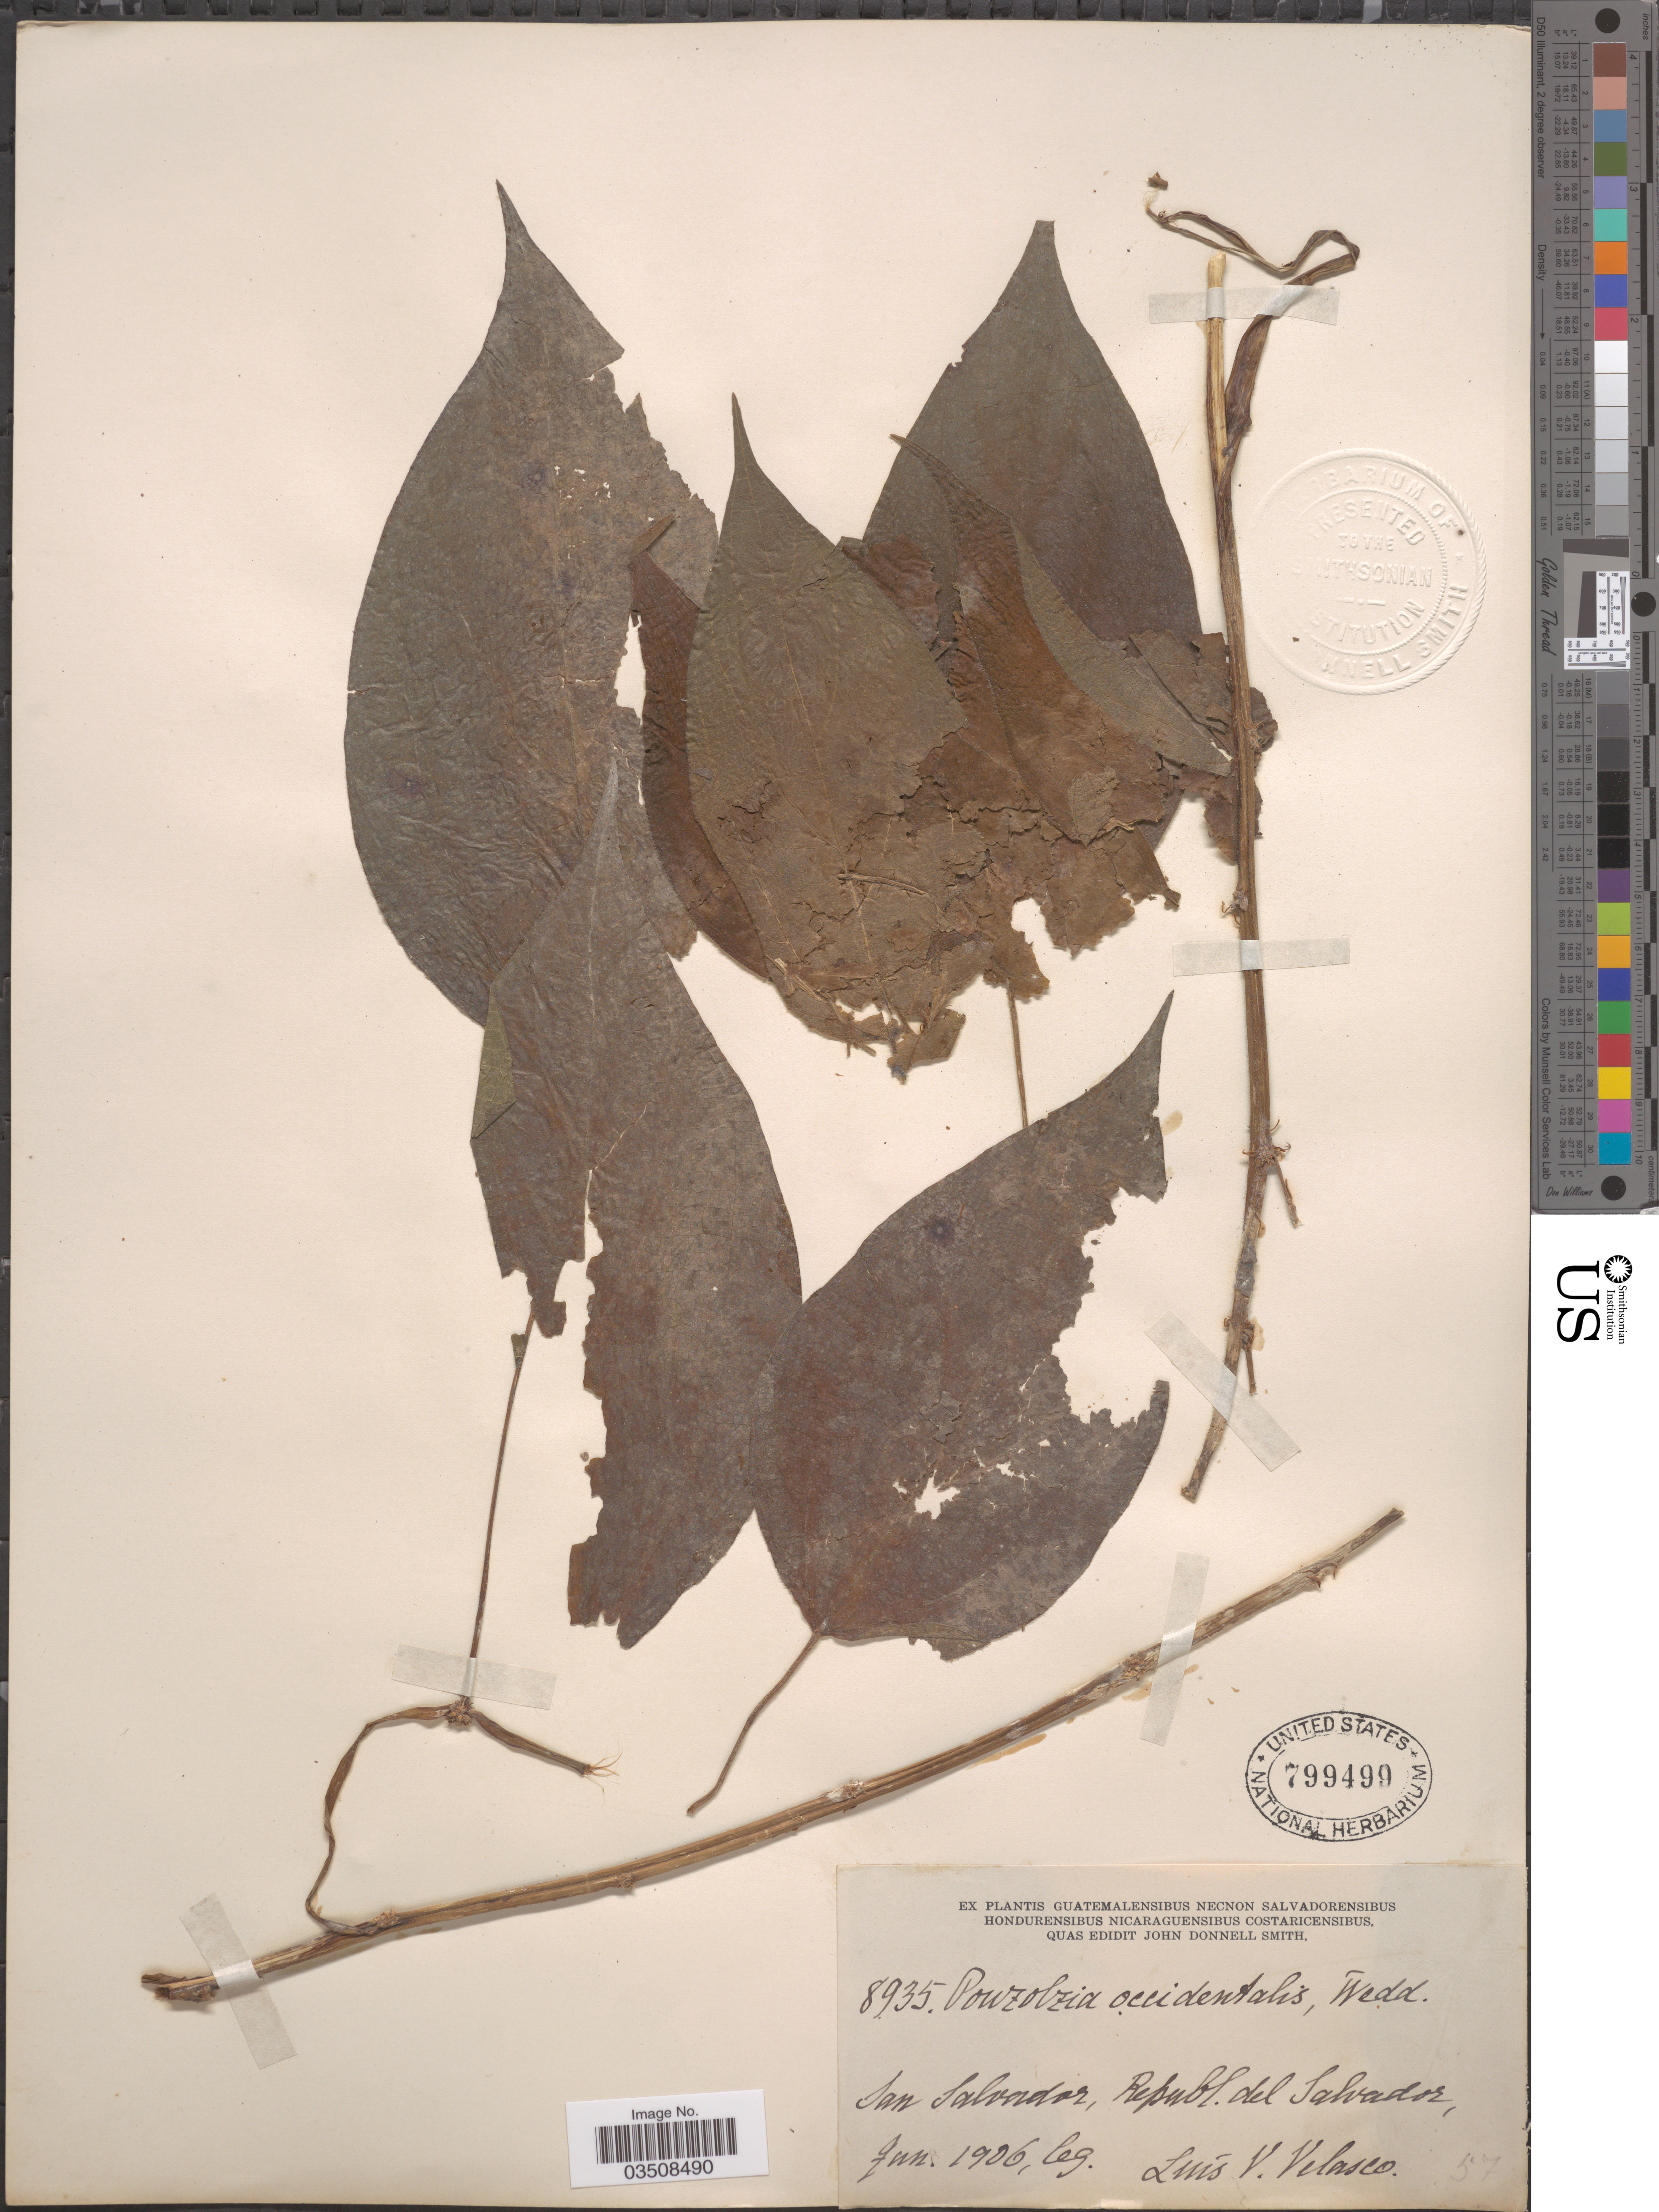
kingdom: Plantae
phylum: Tracheophyta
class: Magnoliopsida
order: Rosales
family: Urticaceae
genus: Pouzolzia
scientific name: Pouzolzia occidentalis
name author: (Liebm.) Wedd.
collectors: L. Velasco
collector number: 8935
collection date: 1906-06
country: El Salvador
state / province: San Salvador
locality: Republ. del Salvador.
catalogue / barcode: US 799499